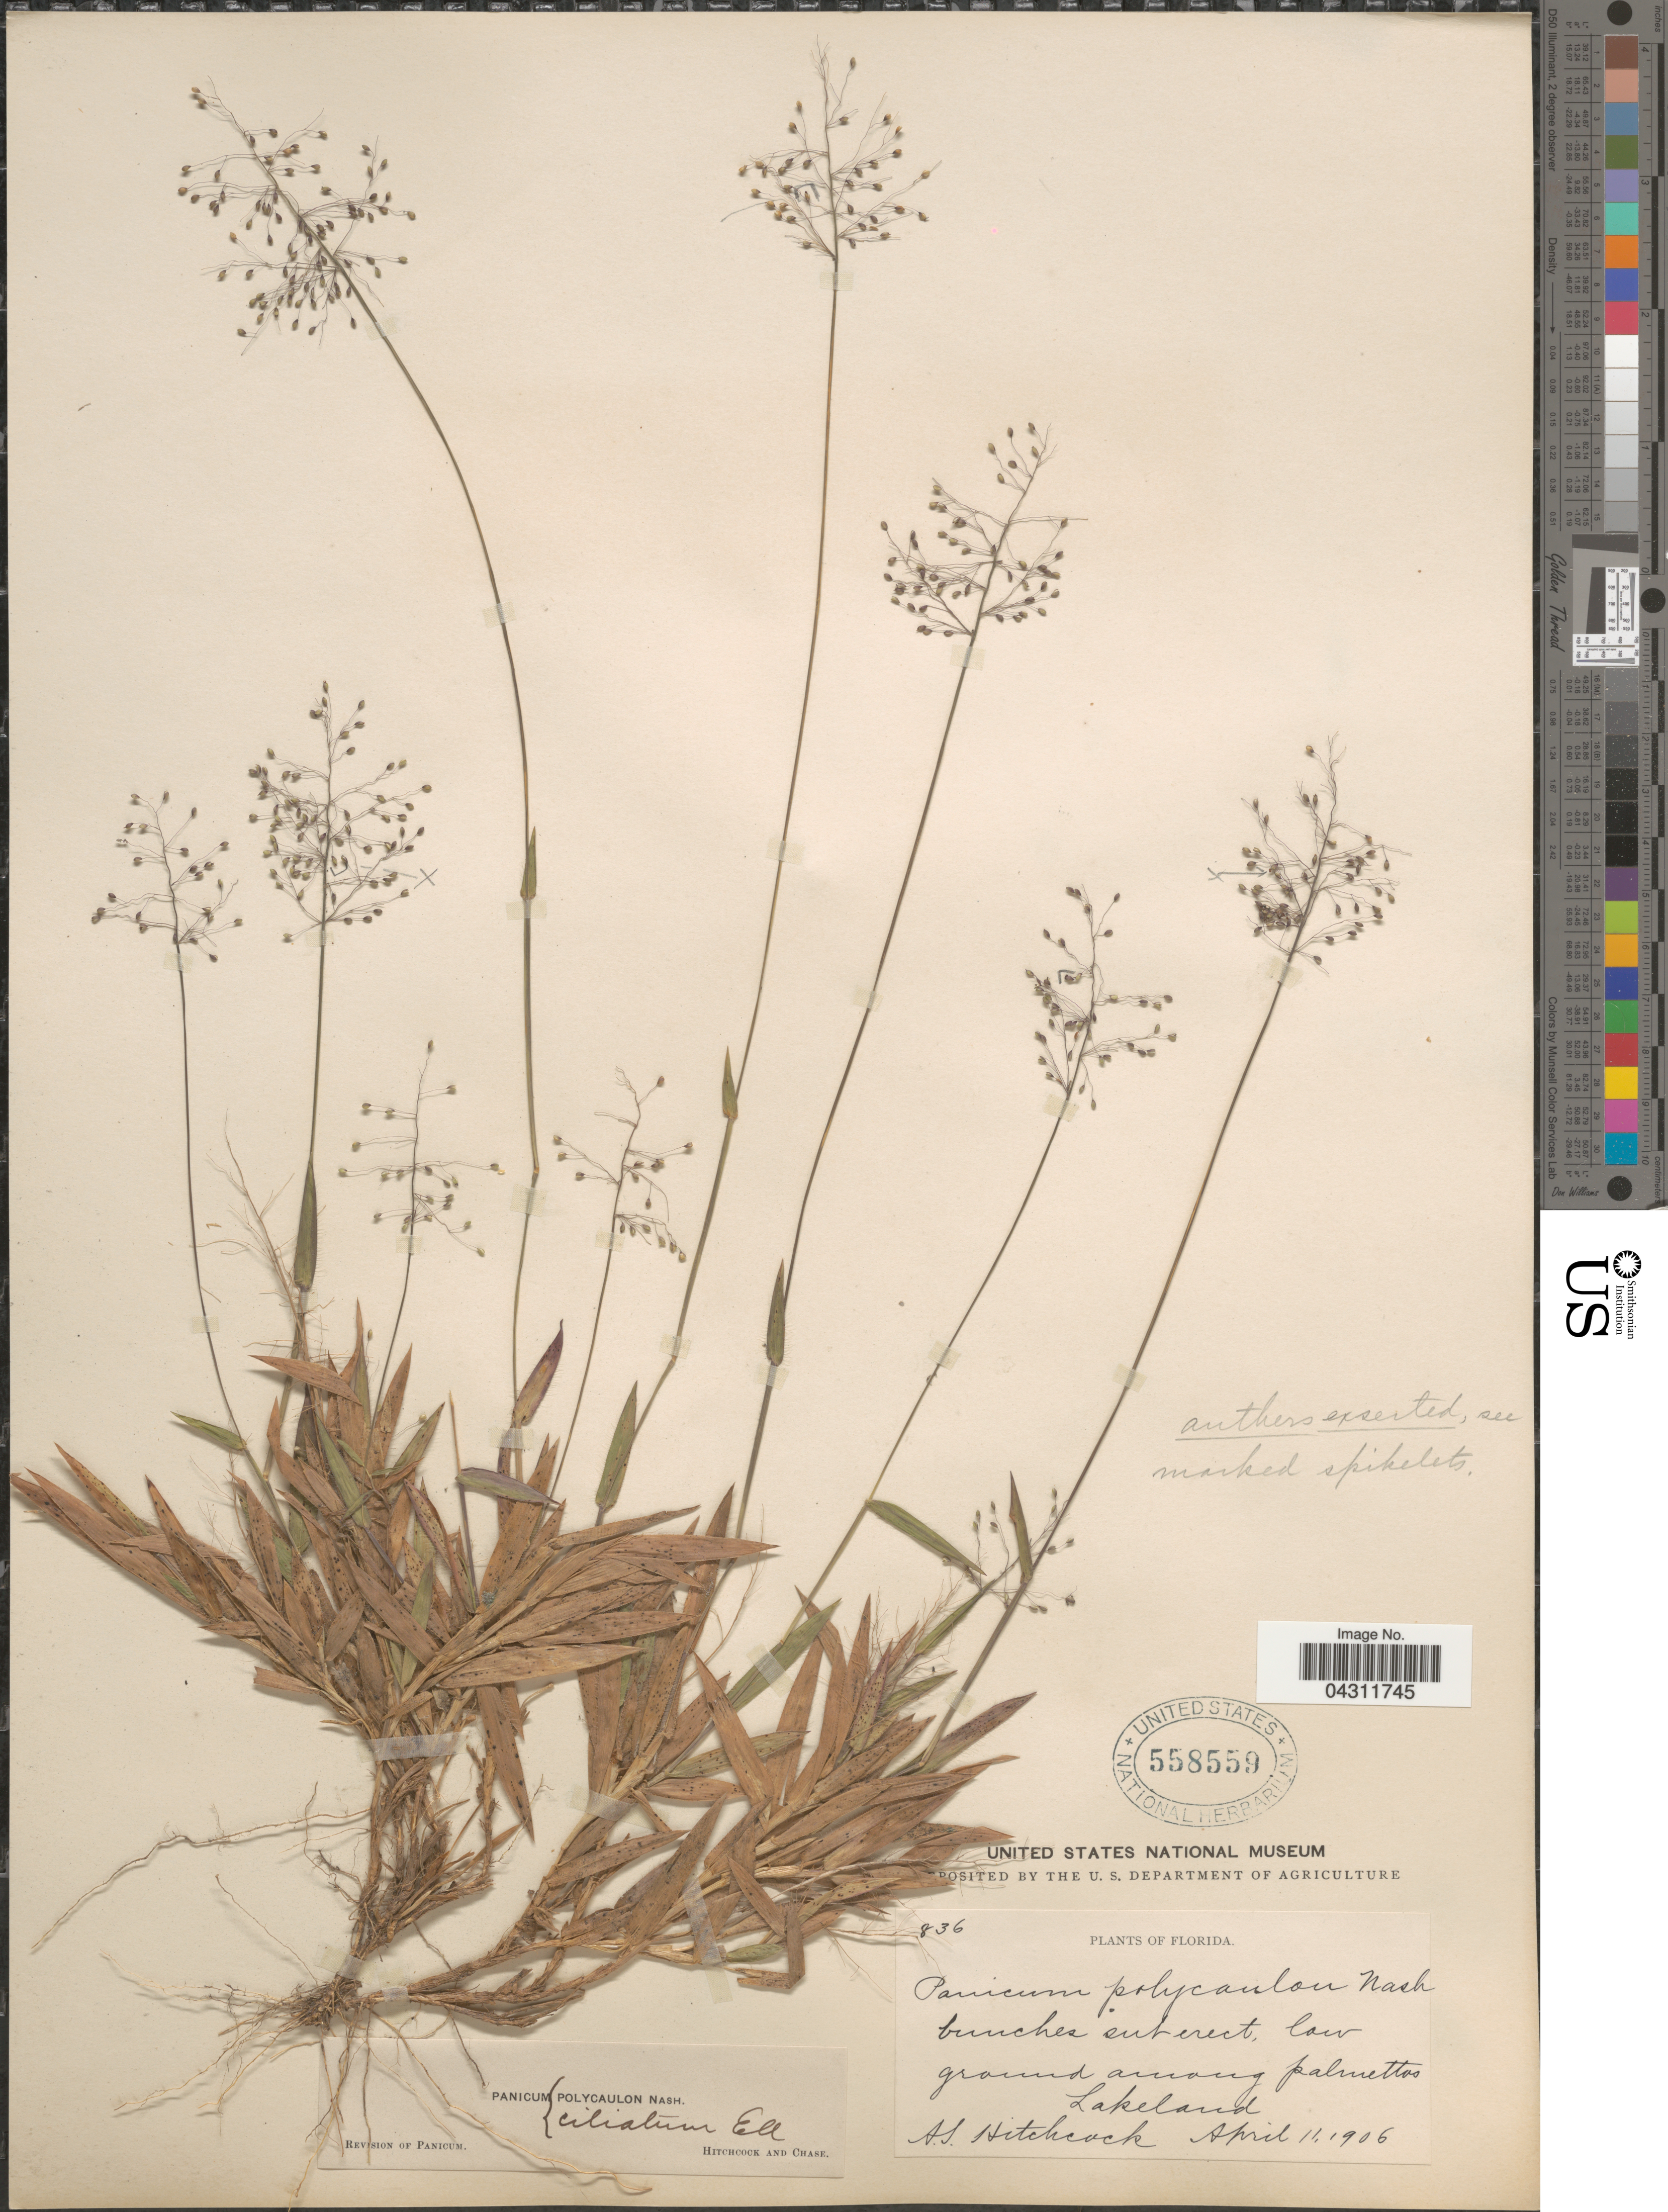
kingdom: Plantae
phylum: Tracheophyta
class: Liliopsida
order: Poales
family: Poaceae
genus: Dichanthelium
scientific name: Dichanthelium strigosum var. glabrescens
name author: (Griseb.) Freckmann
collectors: A. S. Hitchcock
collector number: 836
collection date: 1906-04-11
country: United States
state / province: Florida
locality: Low ground among palmettos Lakeland.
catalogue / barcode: US 558559